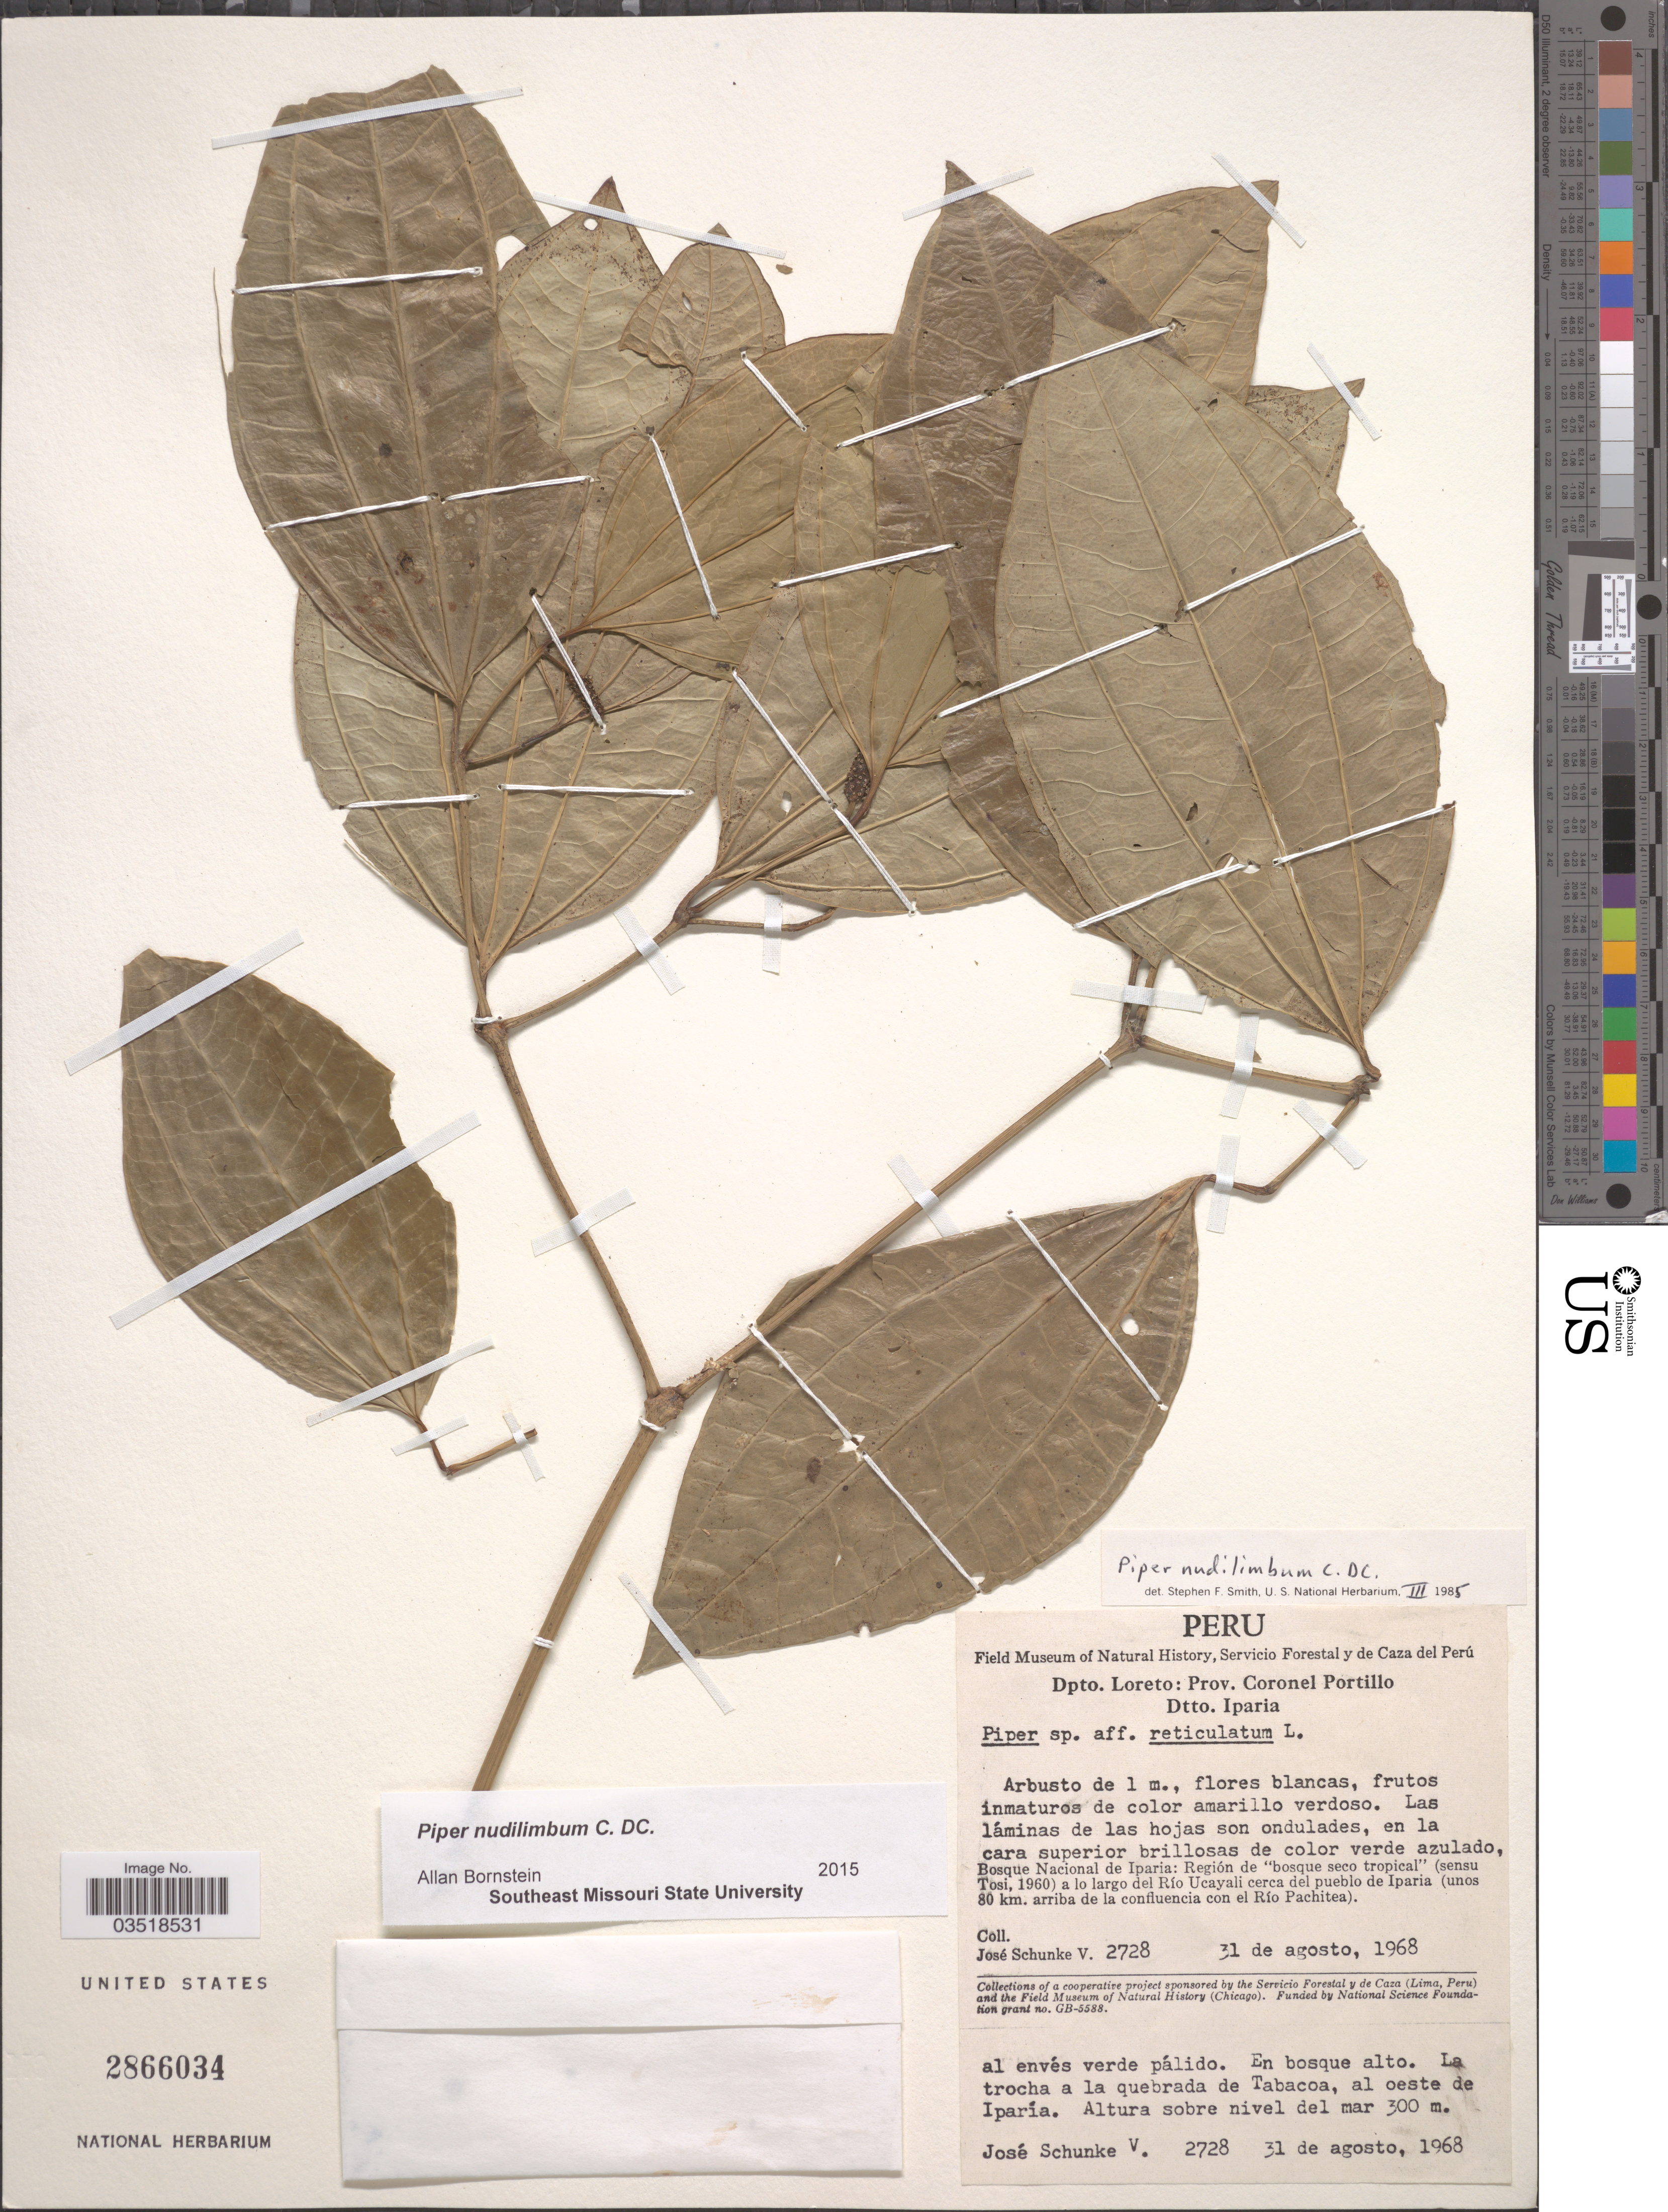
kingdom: Plantae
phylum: Tracheophyta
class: Magnoliopsida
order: Piperales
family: Piperaceae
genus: Piper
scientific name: Piper nudilimbum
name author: C. DC.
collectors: J. Schunke Vigo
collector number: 2728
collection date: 1968-08-31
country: Peru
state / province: Loreto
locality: Dpto. Loreto: Prov. Coronel Portillo. Dtto. Iparia. Bosque Nacional de Iparia: Región de "bosque seco tropical" (sensu Tosi, 1960) a lo largo del Río Ucayali cerca del pueblo de Iparia (unos 80 km. arriba de la confluencia con el Río Pachitea). La trocha a la quebrada de Tabacoa, al oeste de Iparía.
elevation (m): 300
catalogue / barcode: US 2866034